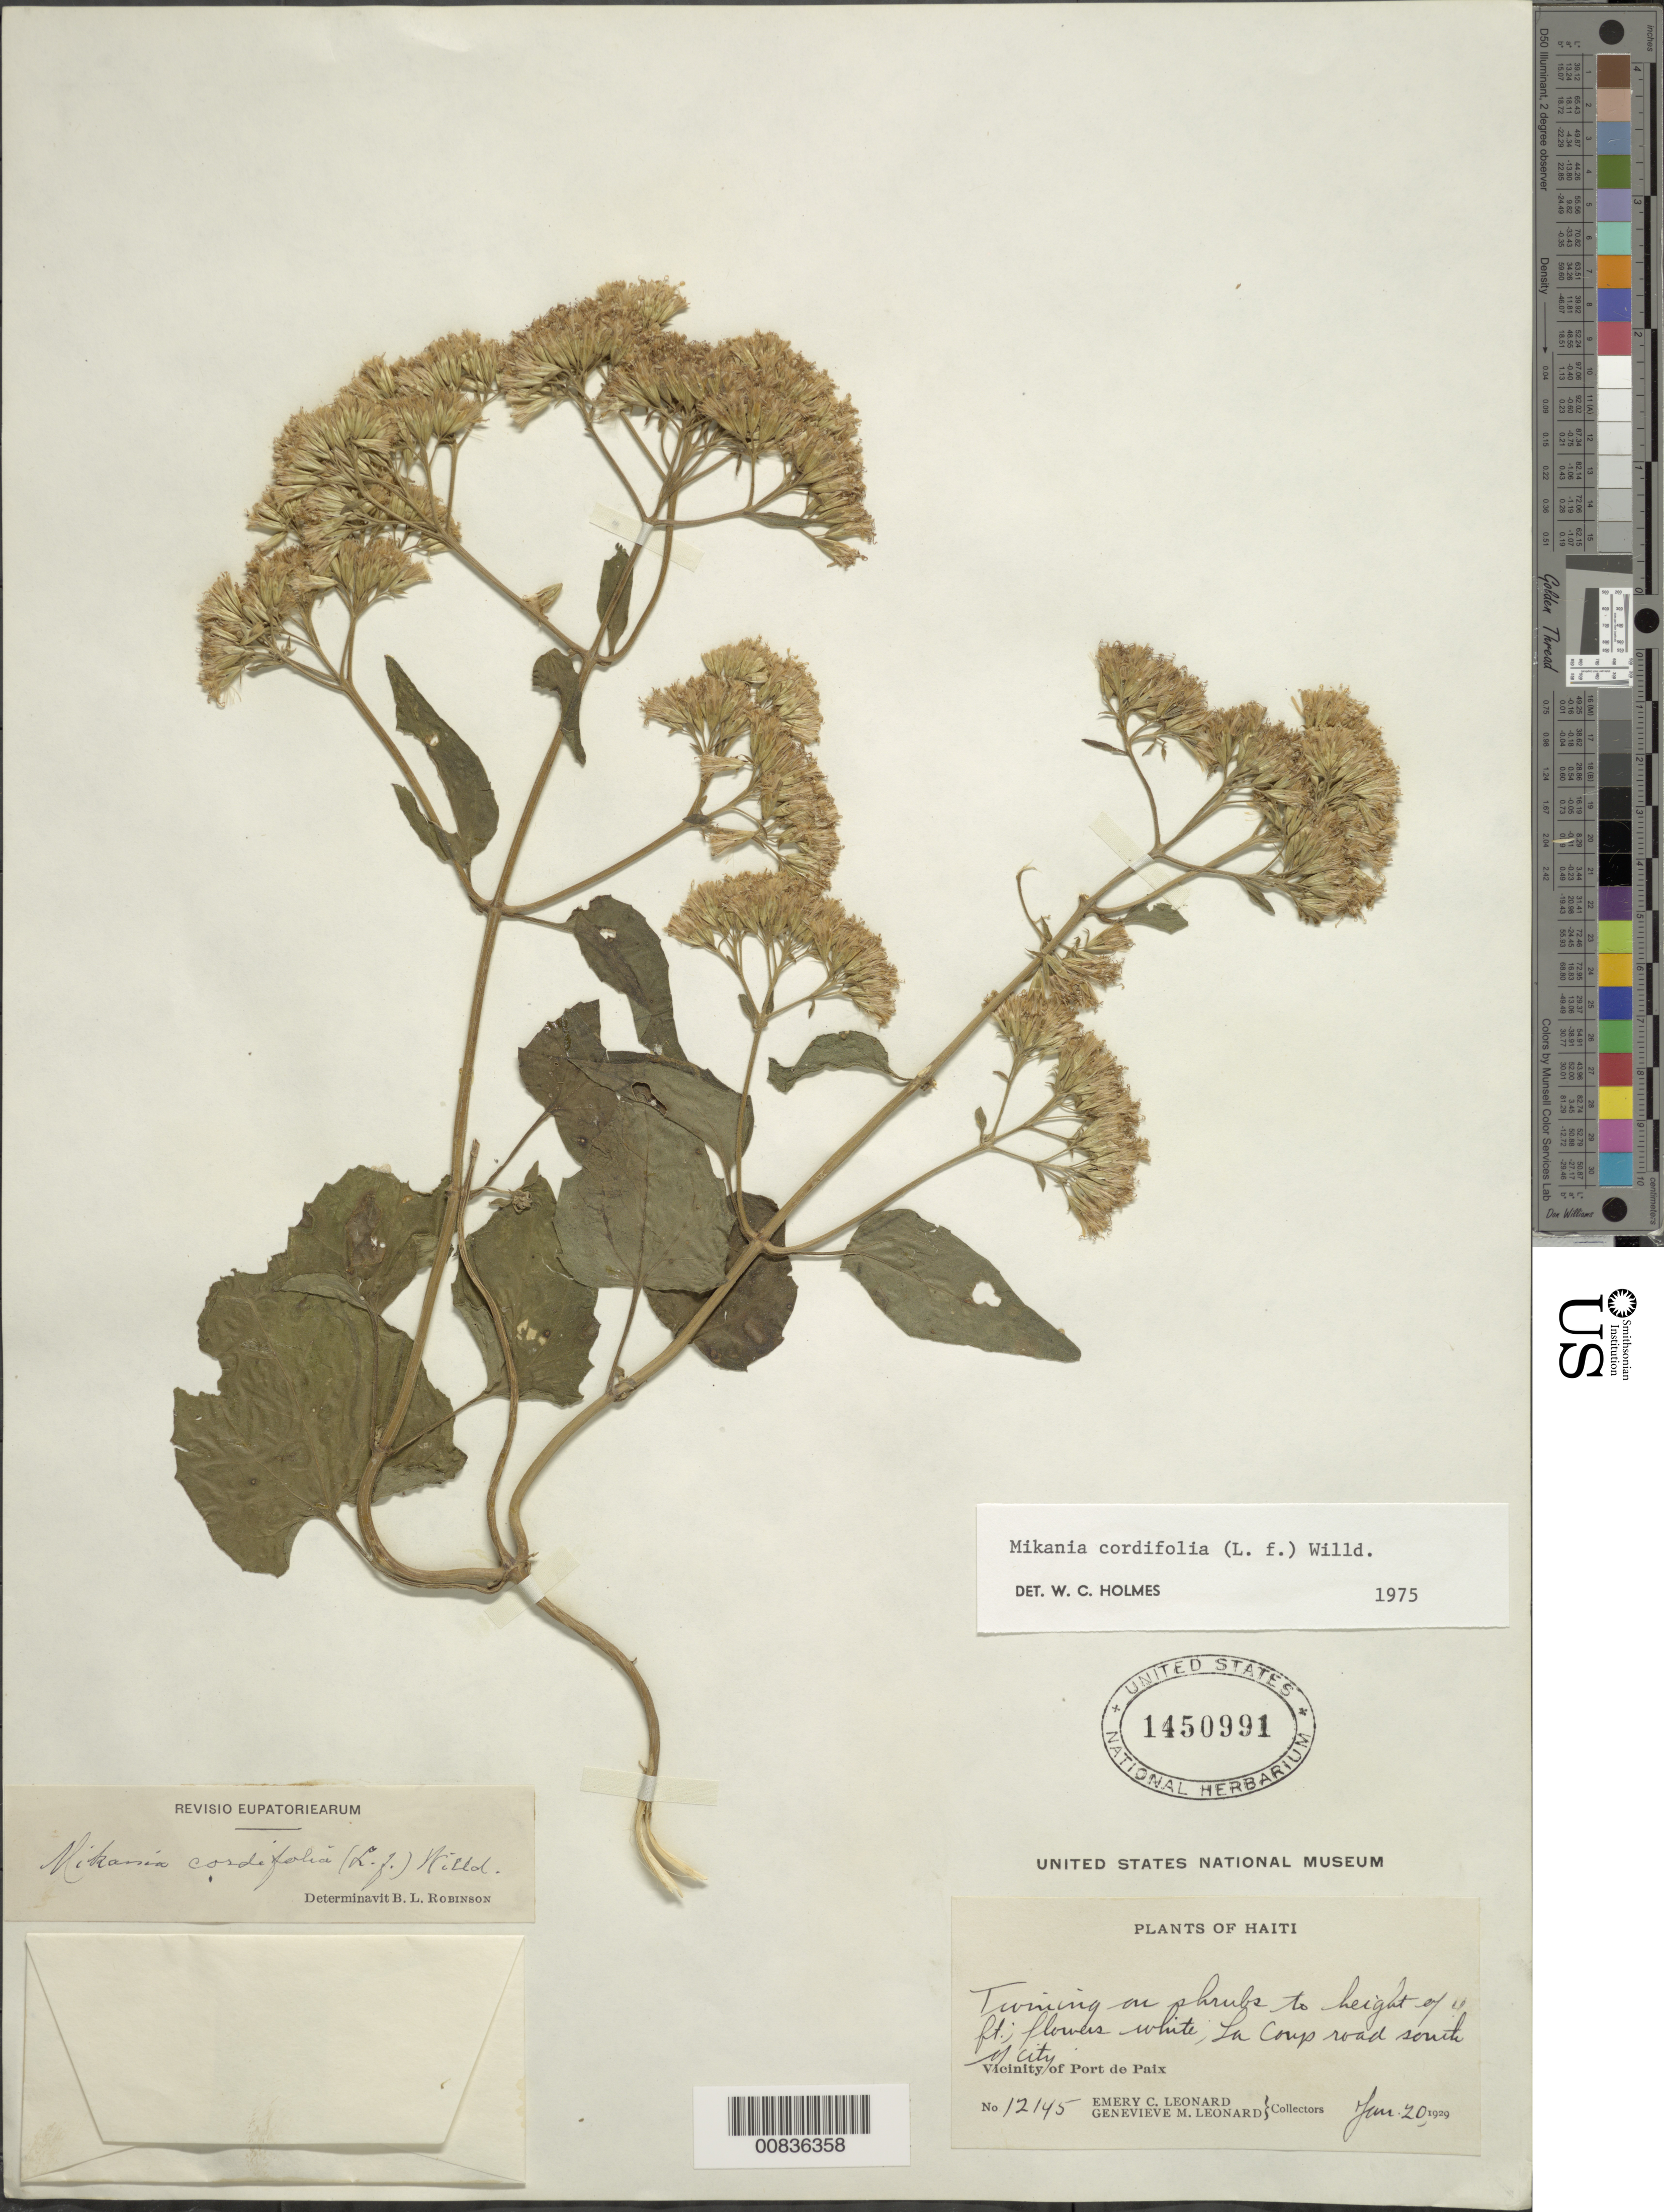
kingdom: Plantae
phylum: Tracheophyta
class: Magnoliopsida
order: Asterales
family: Asteraceae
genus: Mikania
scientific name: Mikania cordifolia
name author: Kunth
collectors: E. C. Leonard & G. M. Leonard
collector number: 12145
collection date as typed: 20 Jan 1929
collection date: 1929-01-20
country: Haiti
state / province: Nord-Ouest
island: Hispaniola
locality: Vicinity of Port de Paix, La Coup road, S of city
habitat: On shrubs to height of 4 ft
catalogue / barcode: US 1450991